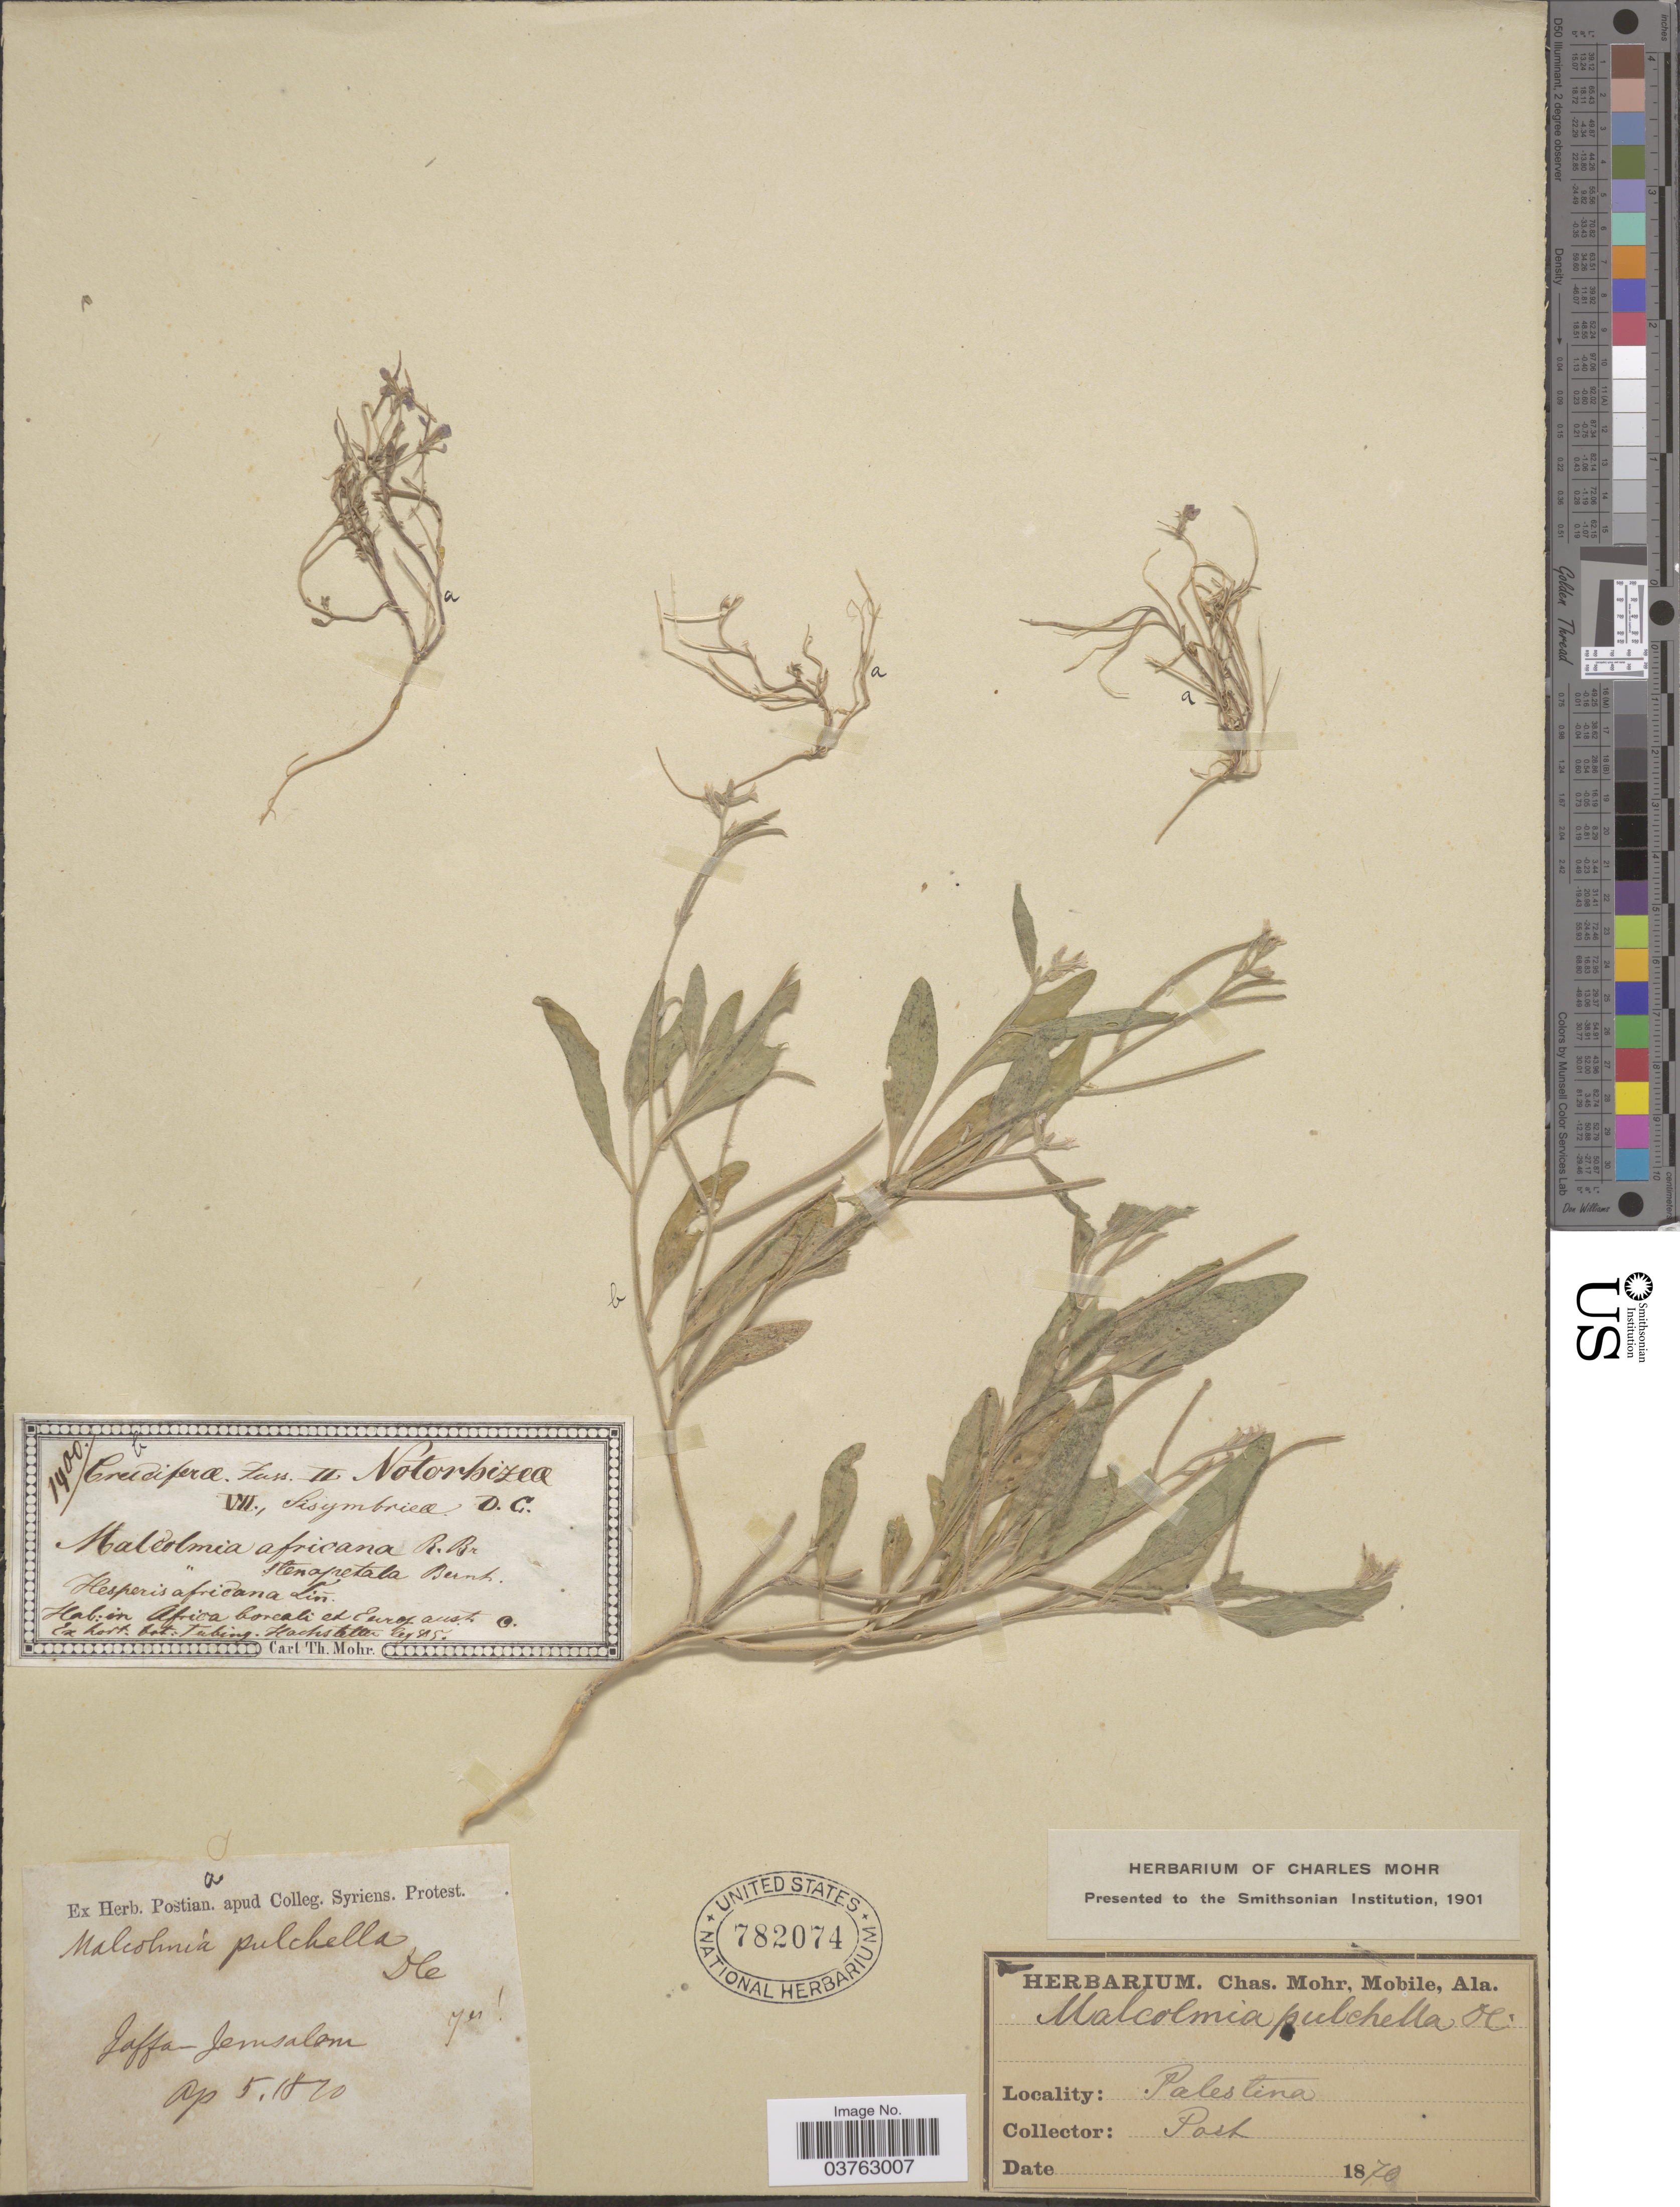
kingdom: Plantae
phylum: Tracheophyta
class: Magnoliopsida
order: Brassicales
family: Brassicaceae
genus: Maresia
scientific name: Maresia pulchella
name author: (DC.) O.E. Schulz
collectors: C. T. Mohr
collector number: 1400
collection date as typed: Transcribed d/m/y: //45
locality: In Africa boreali et Europ. austr.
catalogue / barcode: US 782074-2